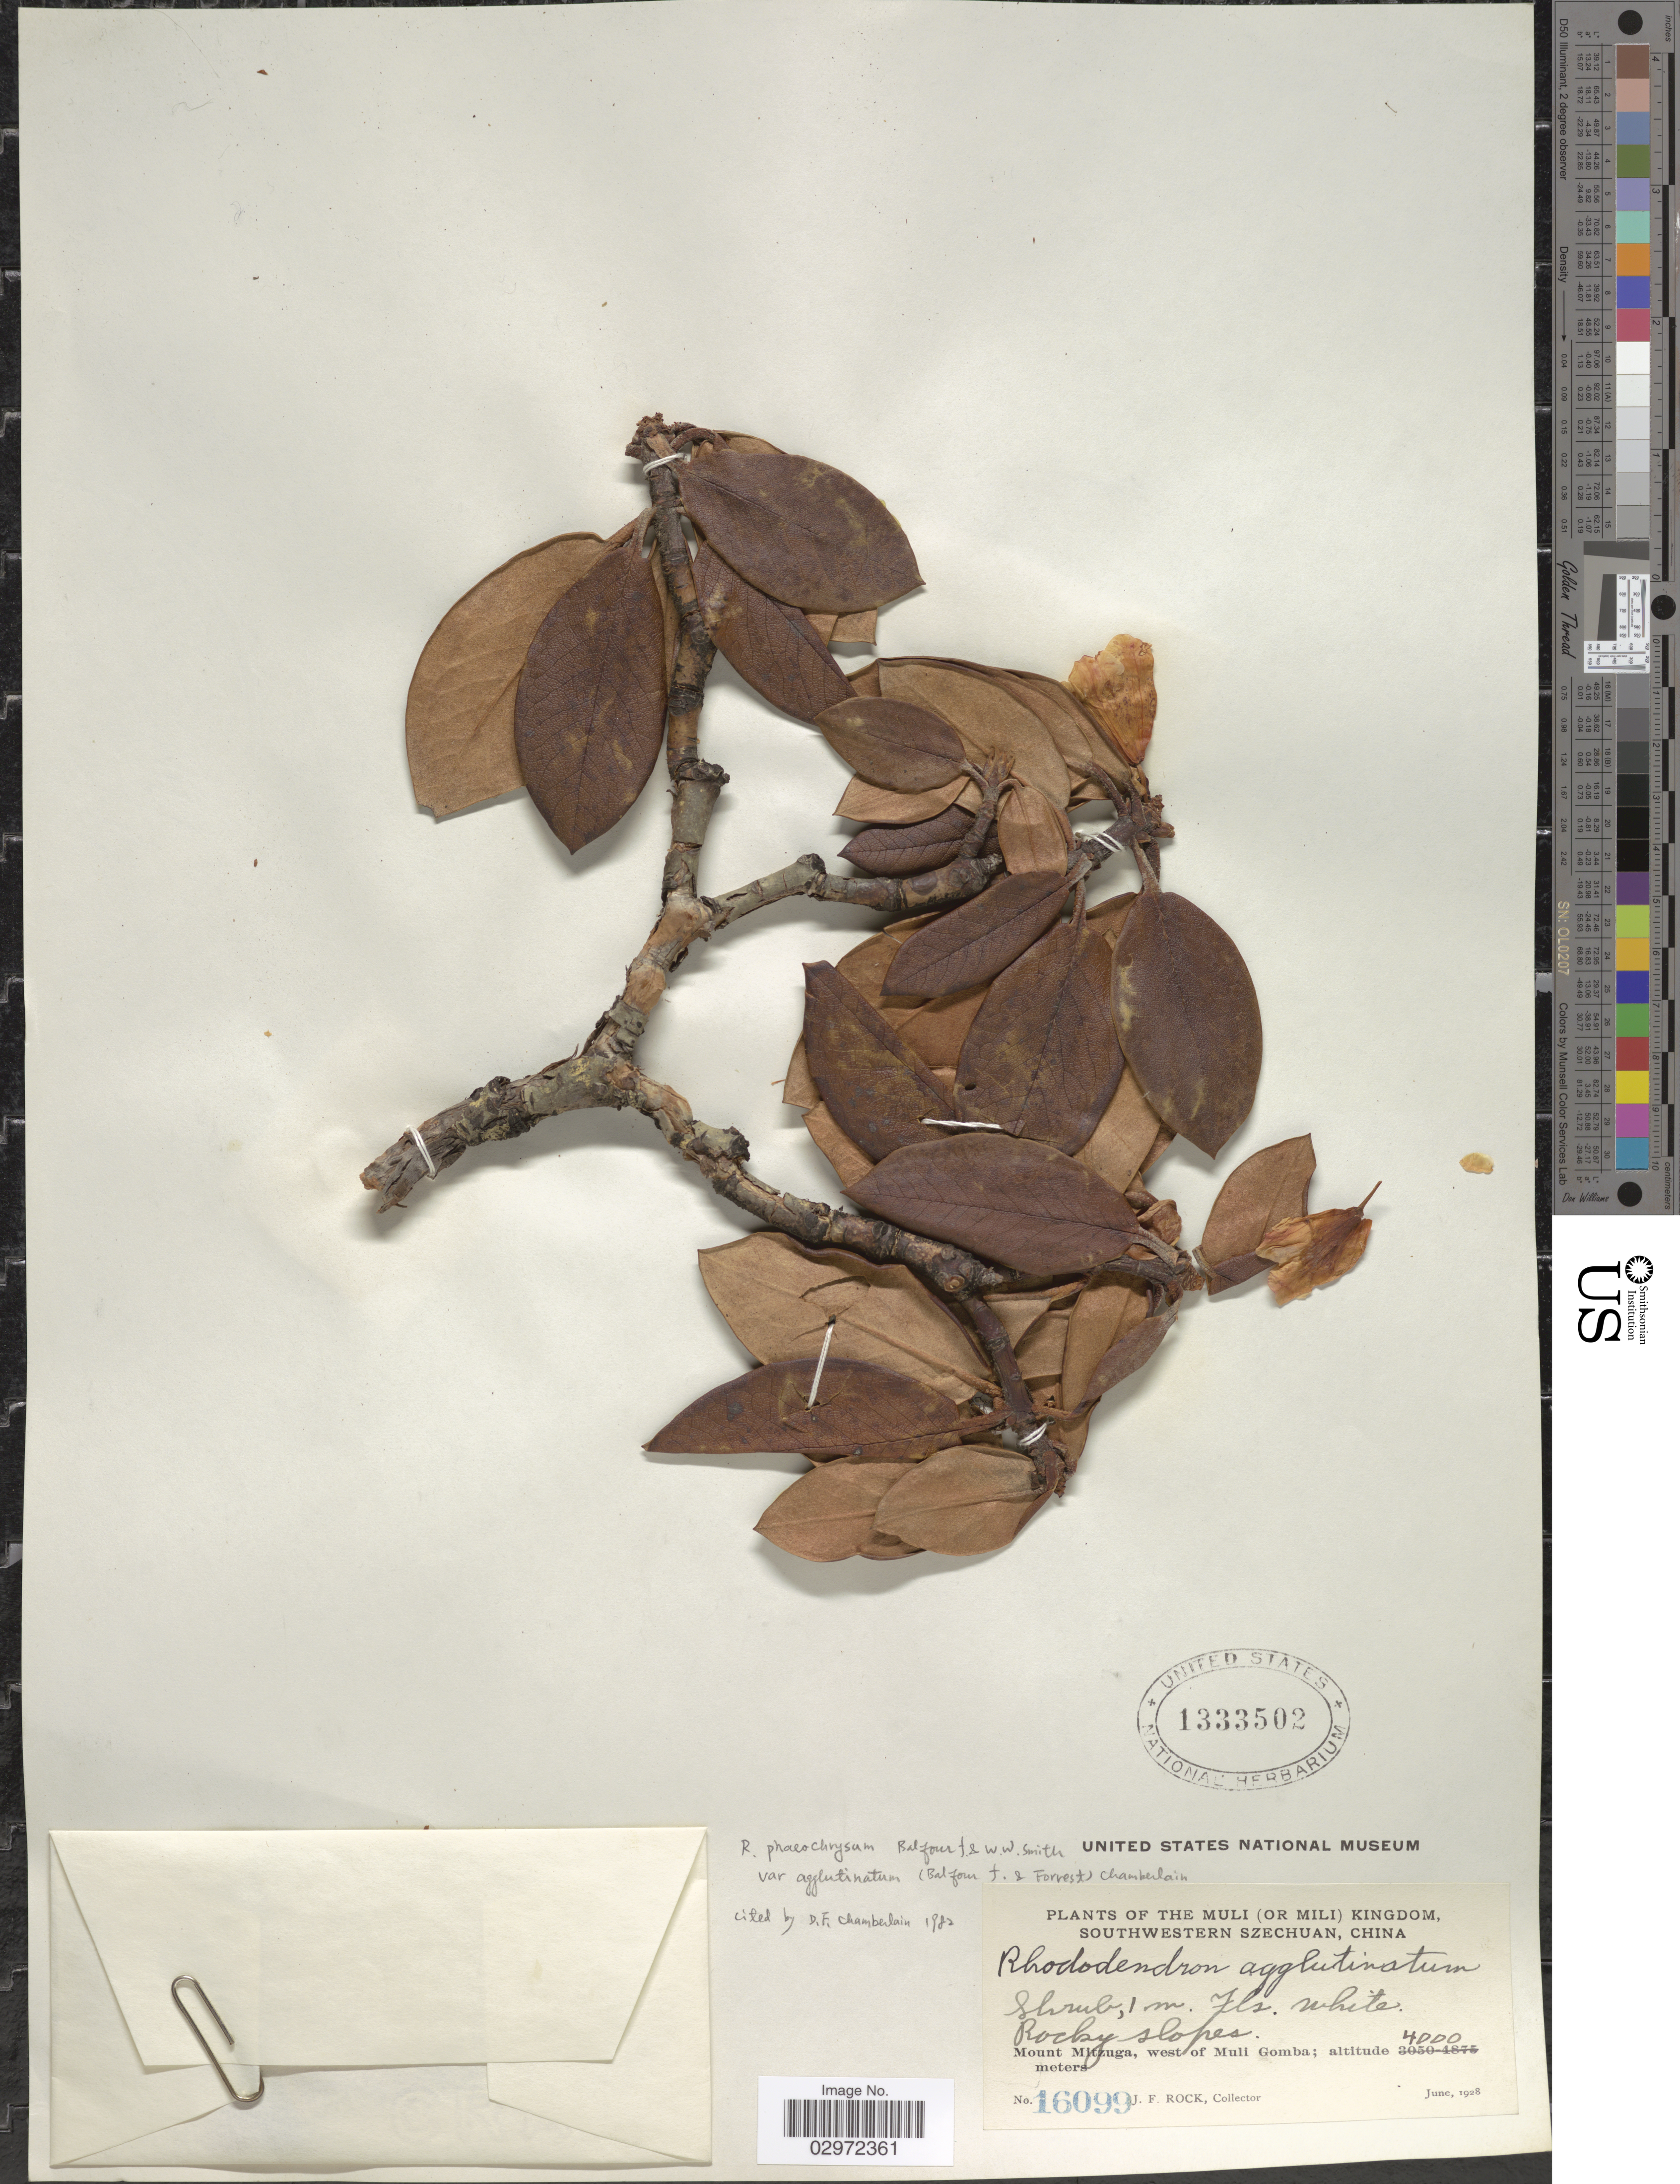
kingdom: Plantae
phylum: Tracheophyta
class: Magnoliopsida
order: Ericales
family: Ericaceae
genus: Rhododendron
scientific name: Rhododendron phaeochrysum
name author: Balf. f. & W.W. Sm.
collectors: J. Rock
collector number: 16099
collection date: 1928-06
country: China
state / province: Sichuan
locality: The Muli (or Mili) Kingdom, Southwestern Szechuan, Mount Mitzuga, west of Muli Gomba.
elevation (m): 4000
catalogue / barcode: US 1333502